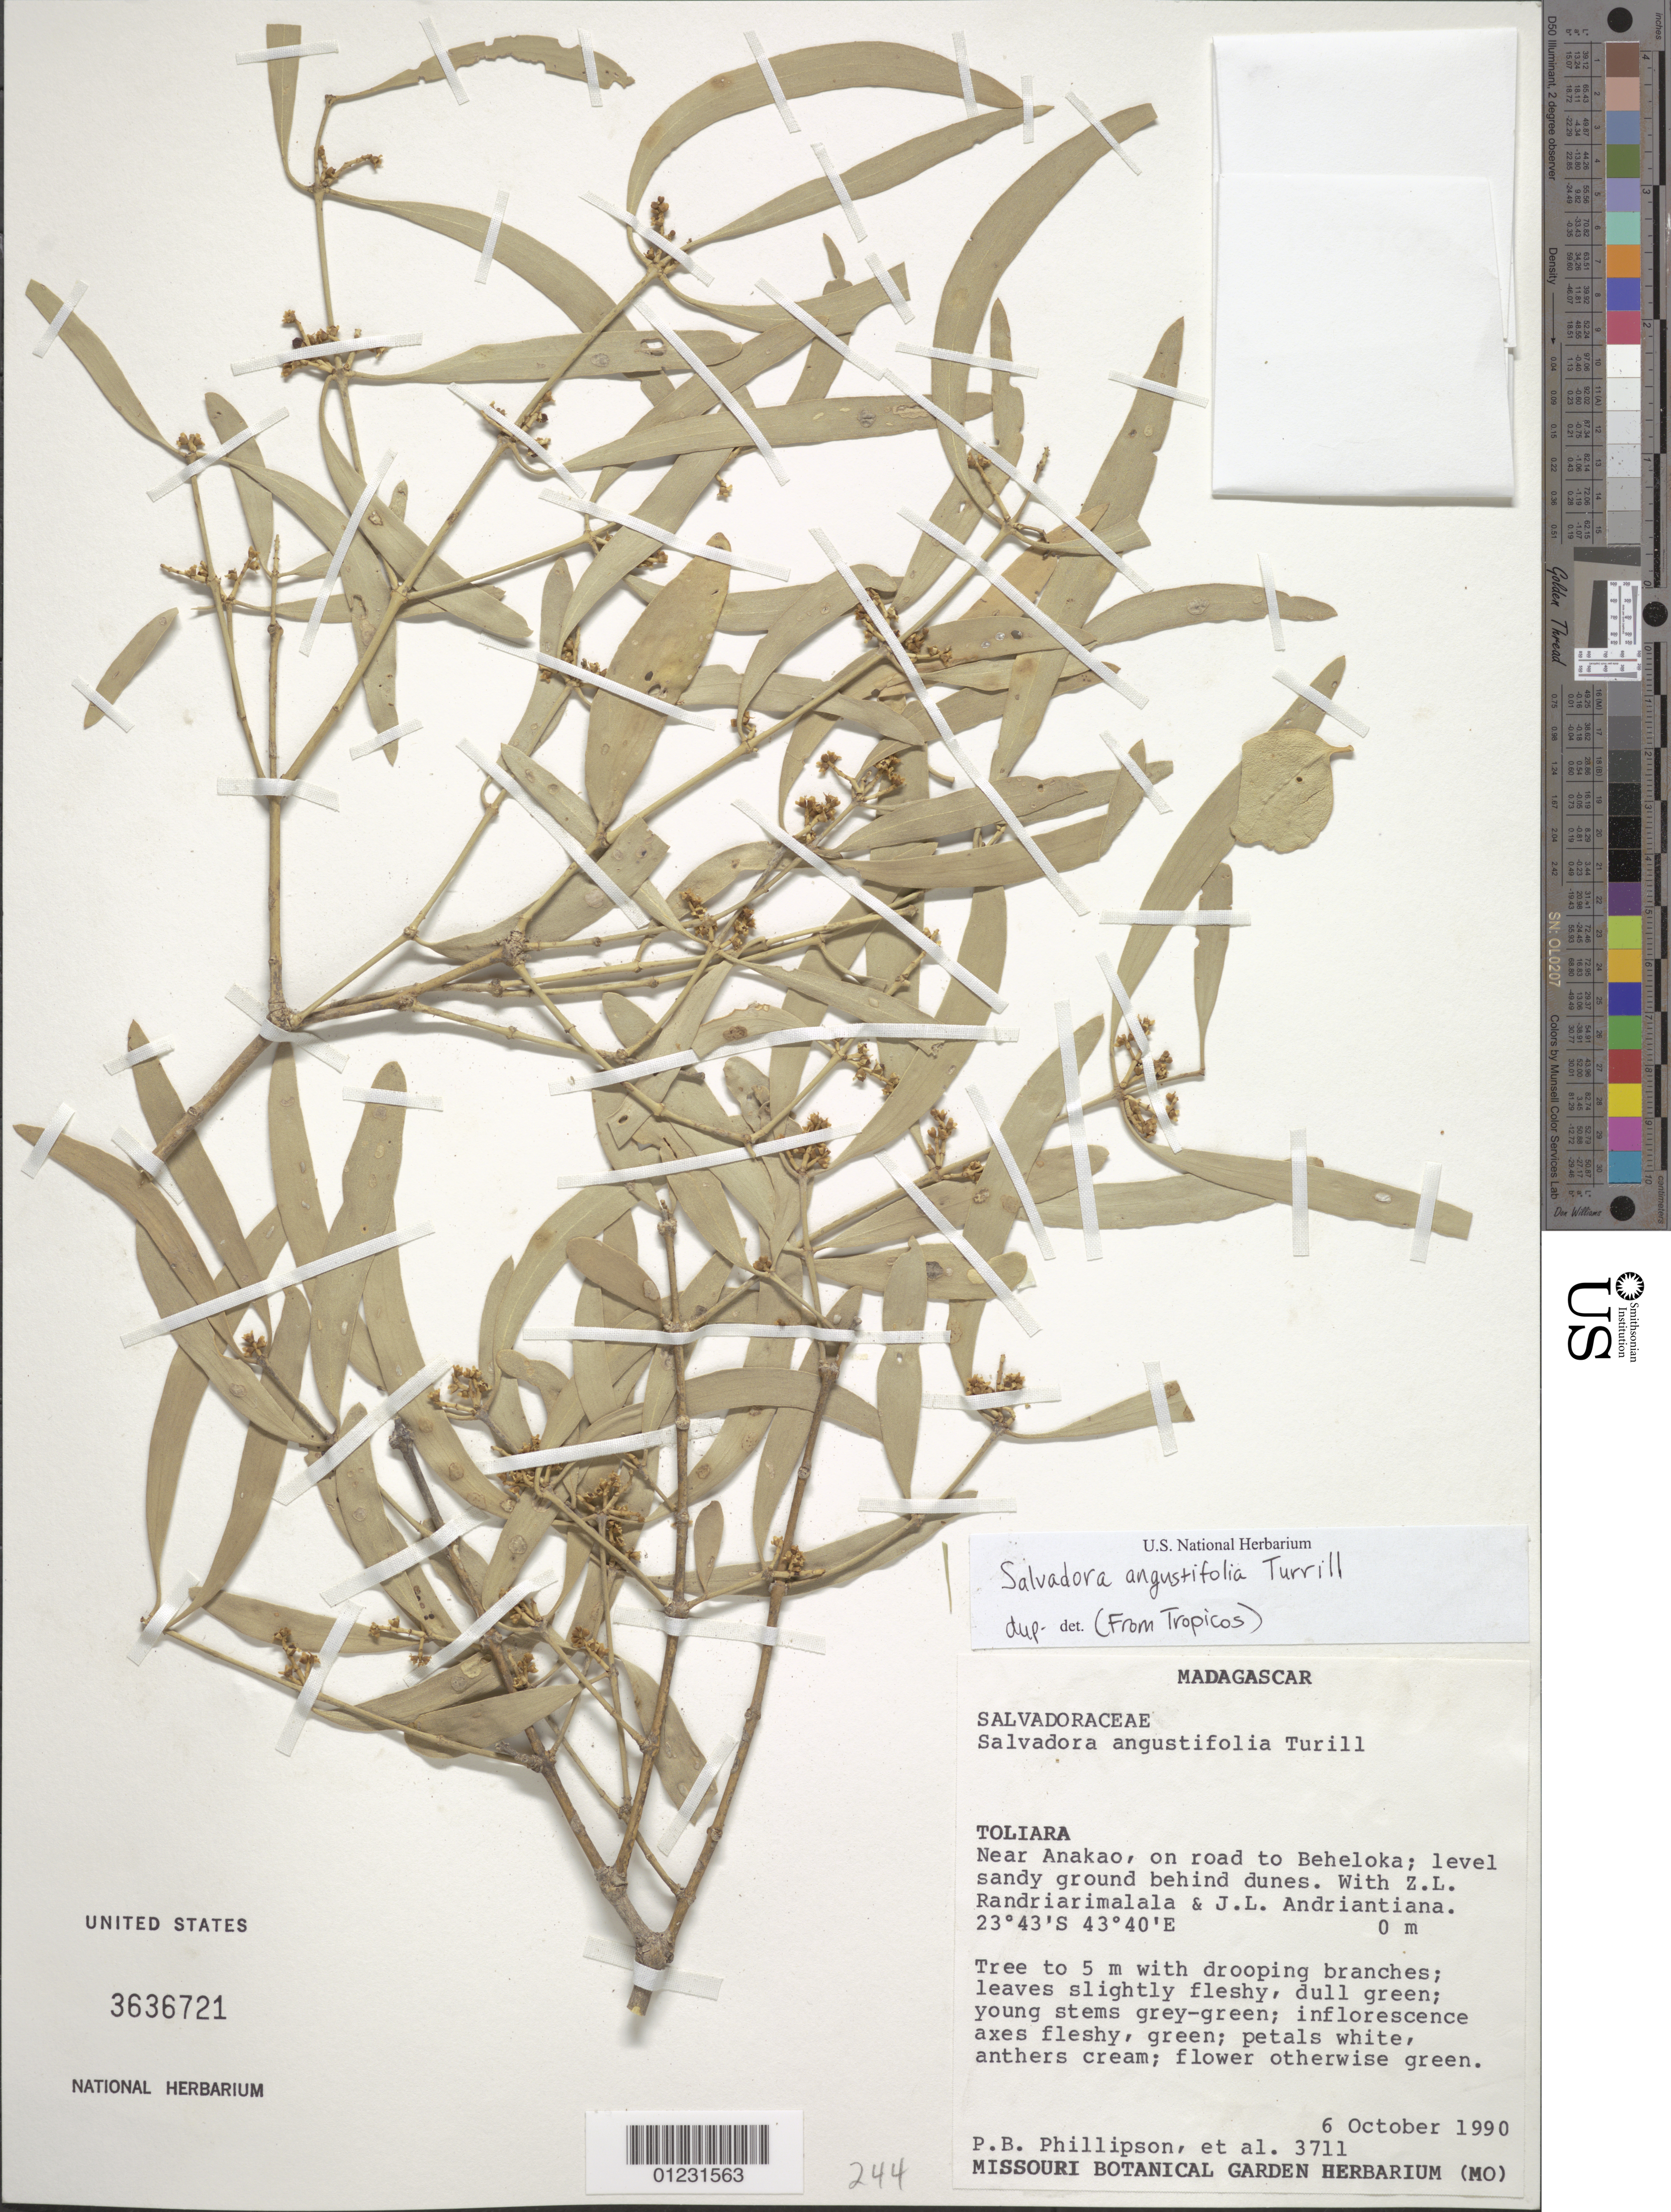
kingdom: Plantae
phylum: Tracheophyta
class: Magnoliopsida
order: Brassicales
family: Salvadoraceae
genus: Salvadora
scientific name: Salvadora angustifolia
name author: Turill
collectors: P. B. Phillipson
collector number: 3711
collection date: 1990-10-06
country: Madagascar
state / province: Atsimo-Andrefana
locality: Near Anakao, road to Beheloka.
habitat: Sandy ground.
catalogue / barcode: US 3636721